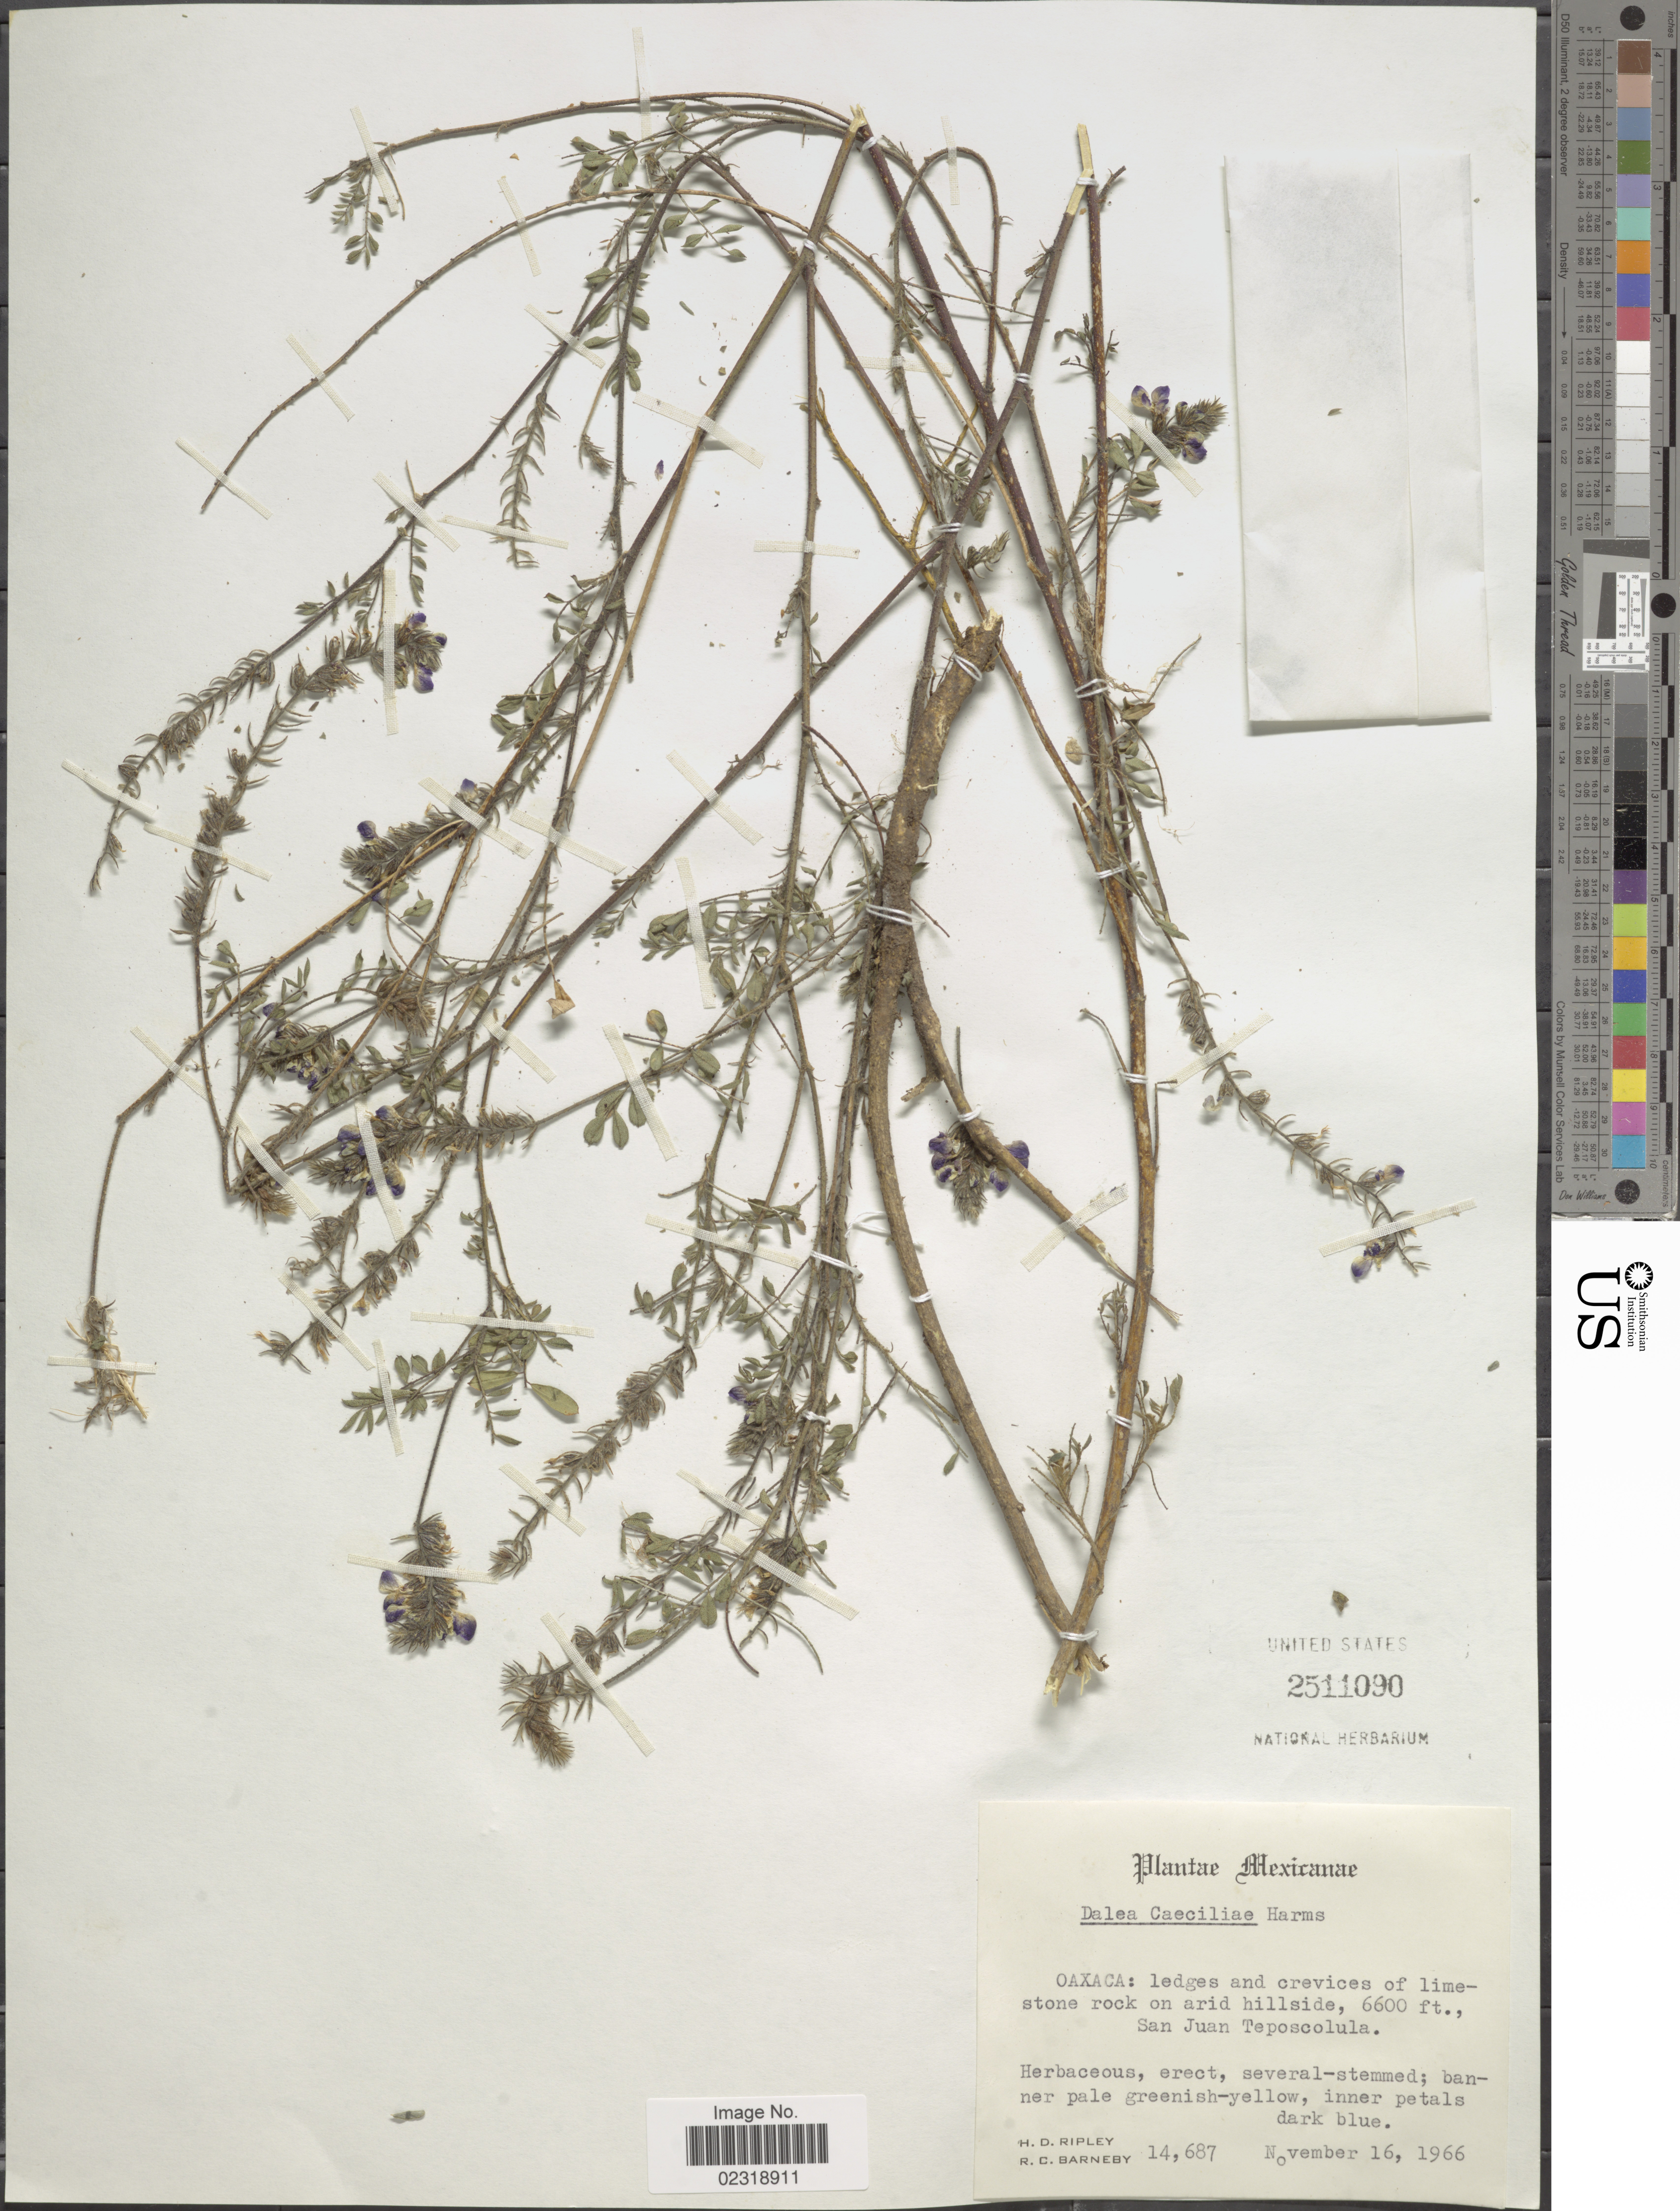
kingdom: Plantae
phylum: Tracheophyta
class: Magnoliopsida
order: Fabales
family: Fabaceae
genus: Dalea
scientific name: Dalea caeciliae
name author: Harms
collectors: H. Ripley & R. C. Barneby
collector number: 14687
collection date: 1966-11-16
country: Mexico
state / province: Oaxaca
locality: Ledges and crevices of limestone rock on arid hillside, San Juan Teposcolula.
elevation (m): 2012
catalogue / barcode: US 2511090